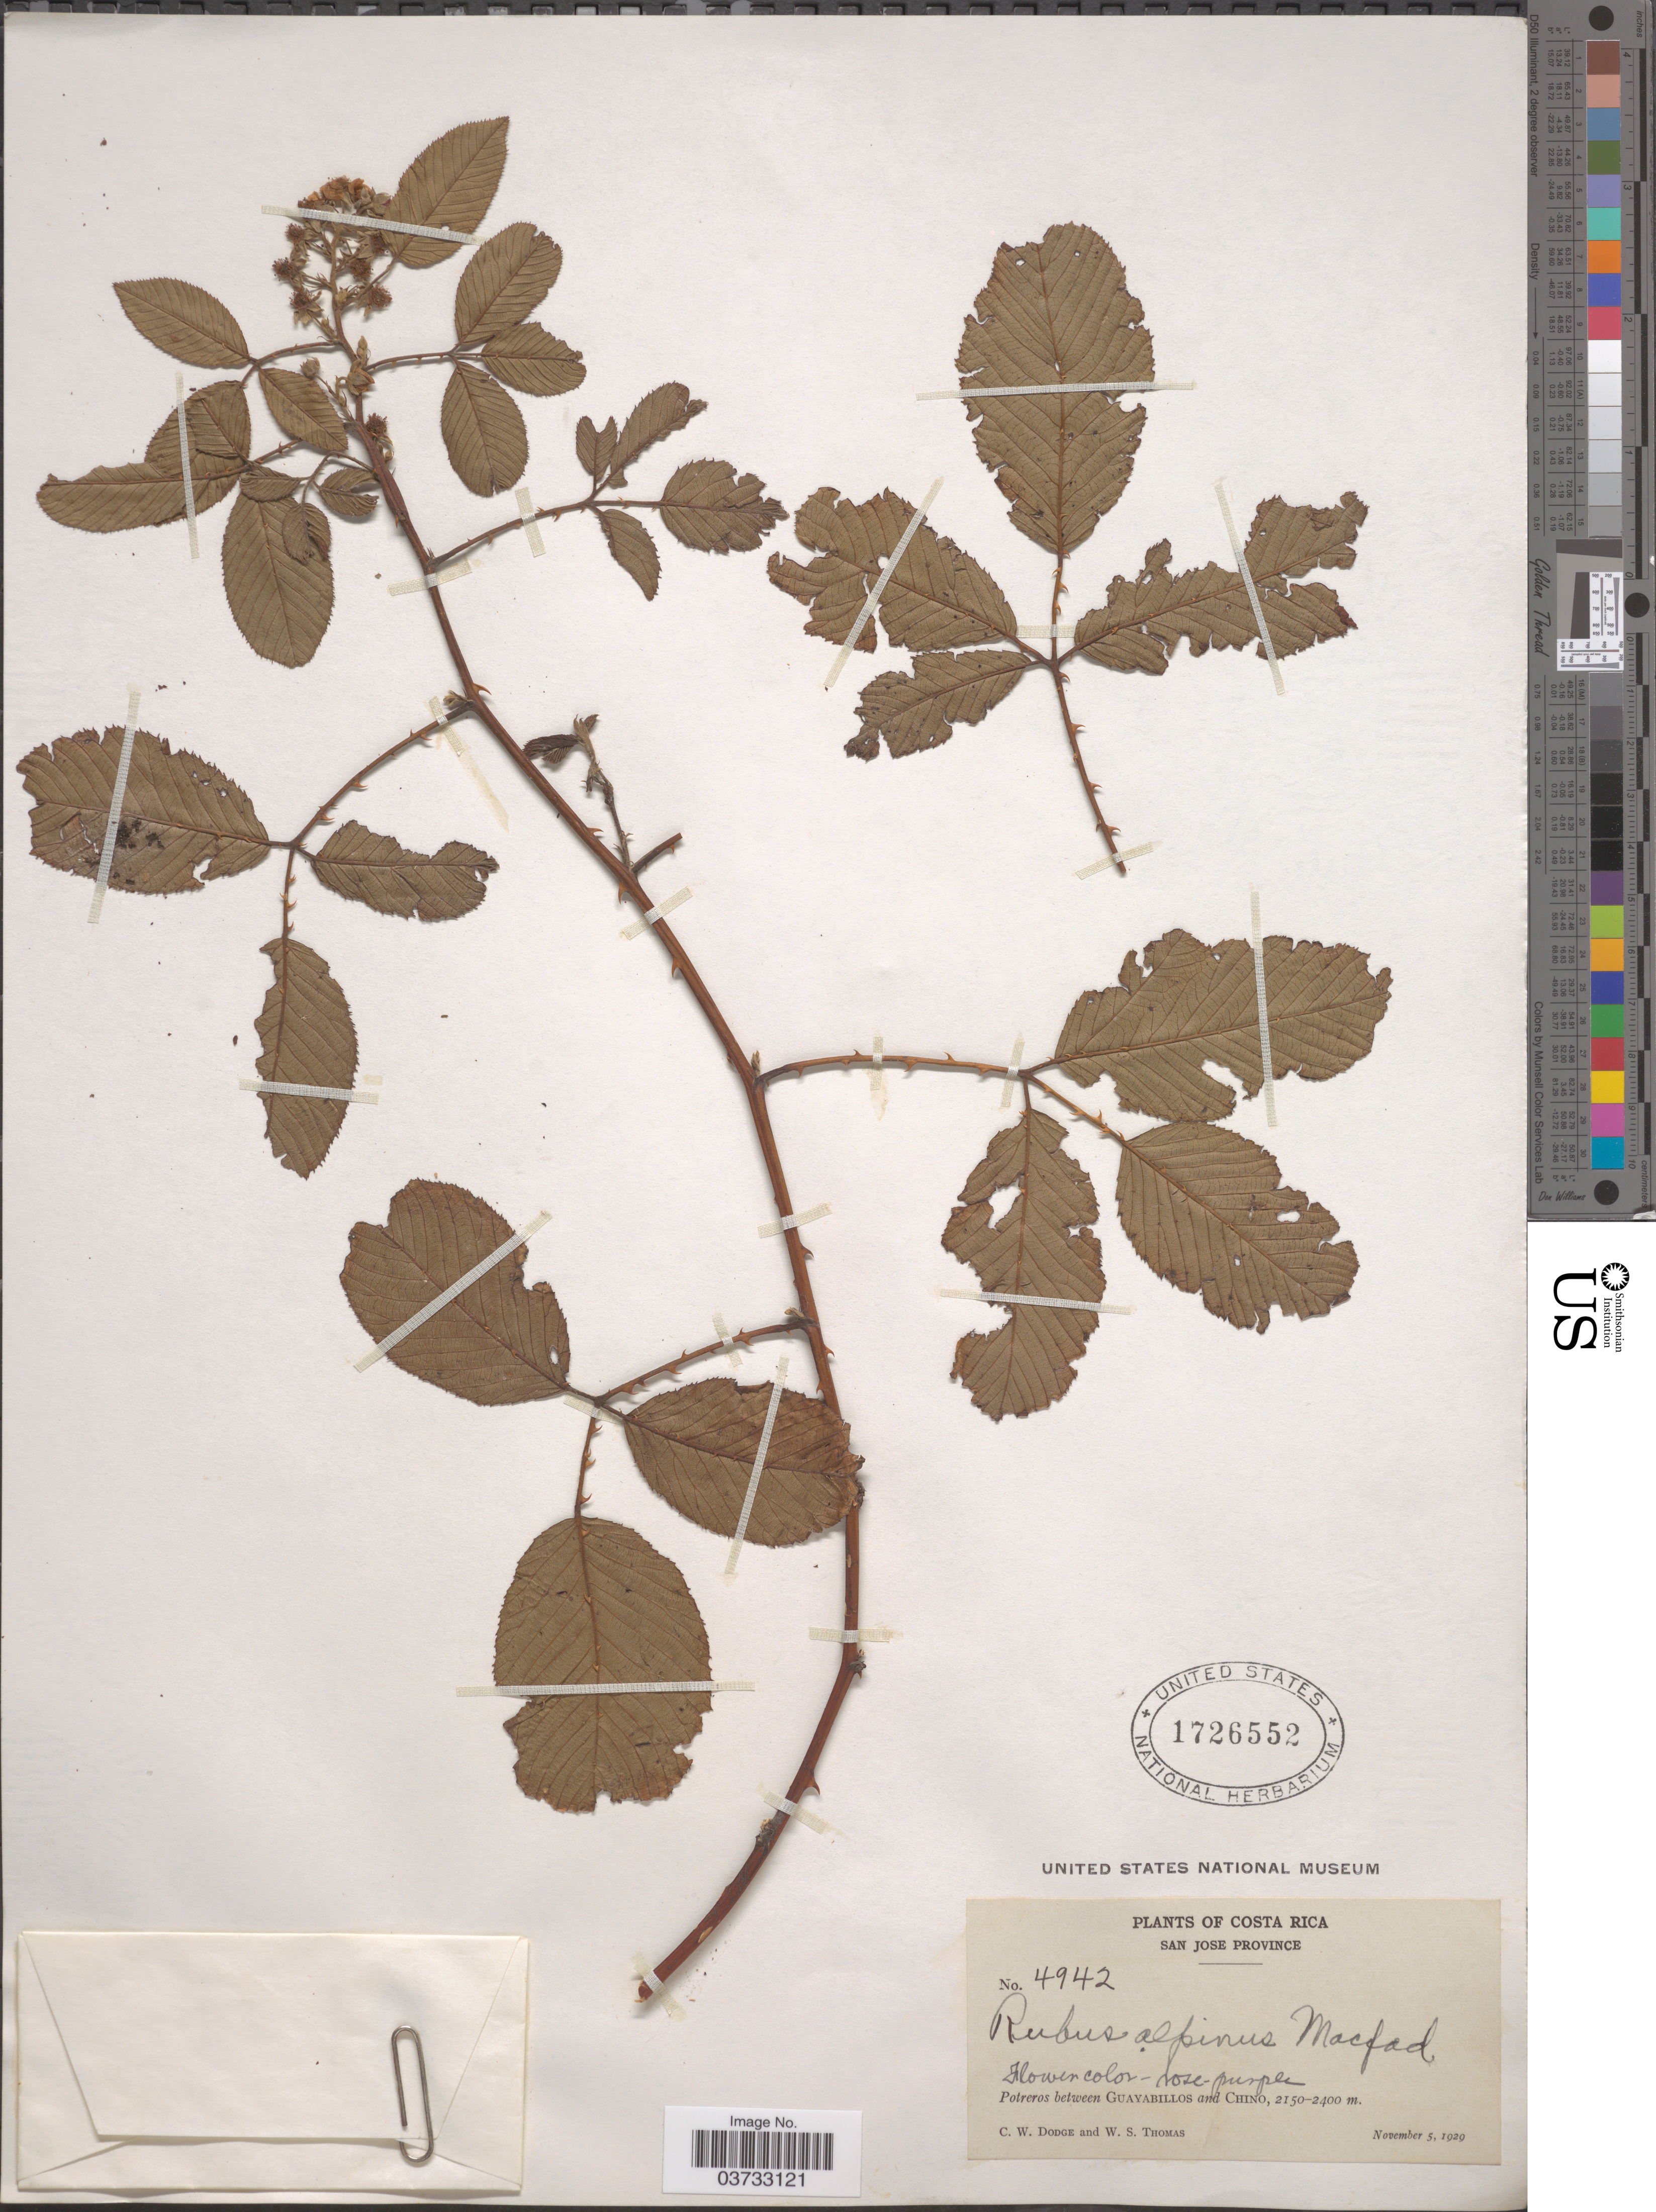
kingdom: Plantae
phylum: Tracheophyta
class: Magnoliopsida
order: Rosales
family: Rosaceae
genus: Rubus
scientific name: Rubus vulcanicola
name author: (Donn. Sm.) Rydb.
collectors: C. Dodge & W. S. Thomas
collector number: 4942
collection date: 1929-11-05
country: Costa Rica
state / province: San José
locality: Potreros between Guayabillos and Chino.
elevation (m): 2150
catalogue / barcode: US 1726552